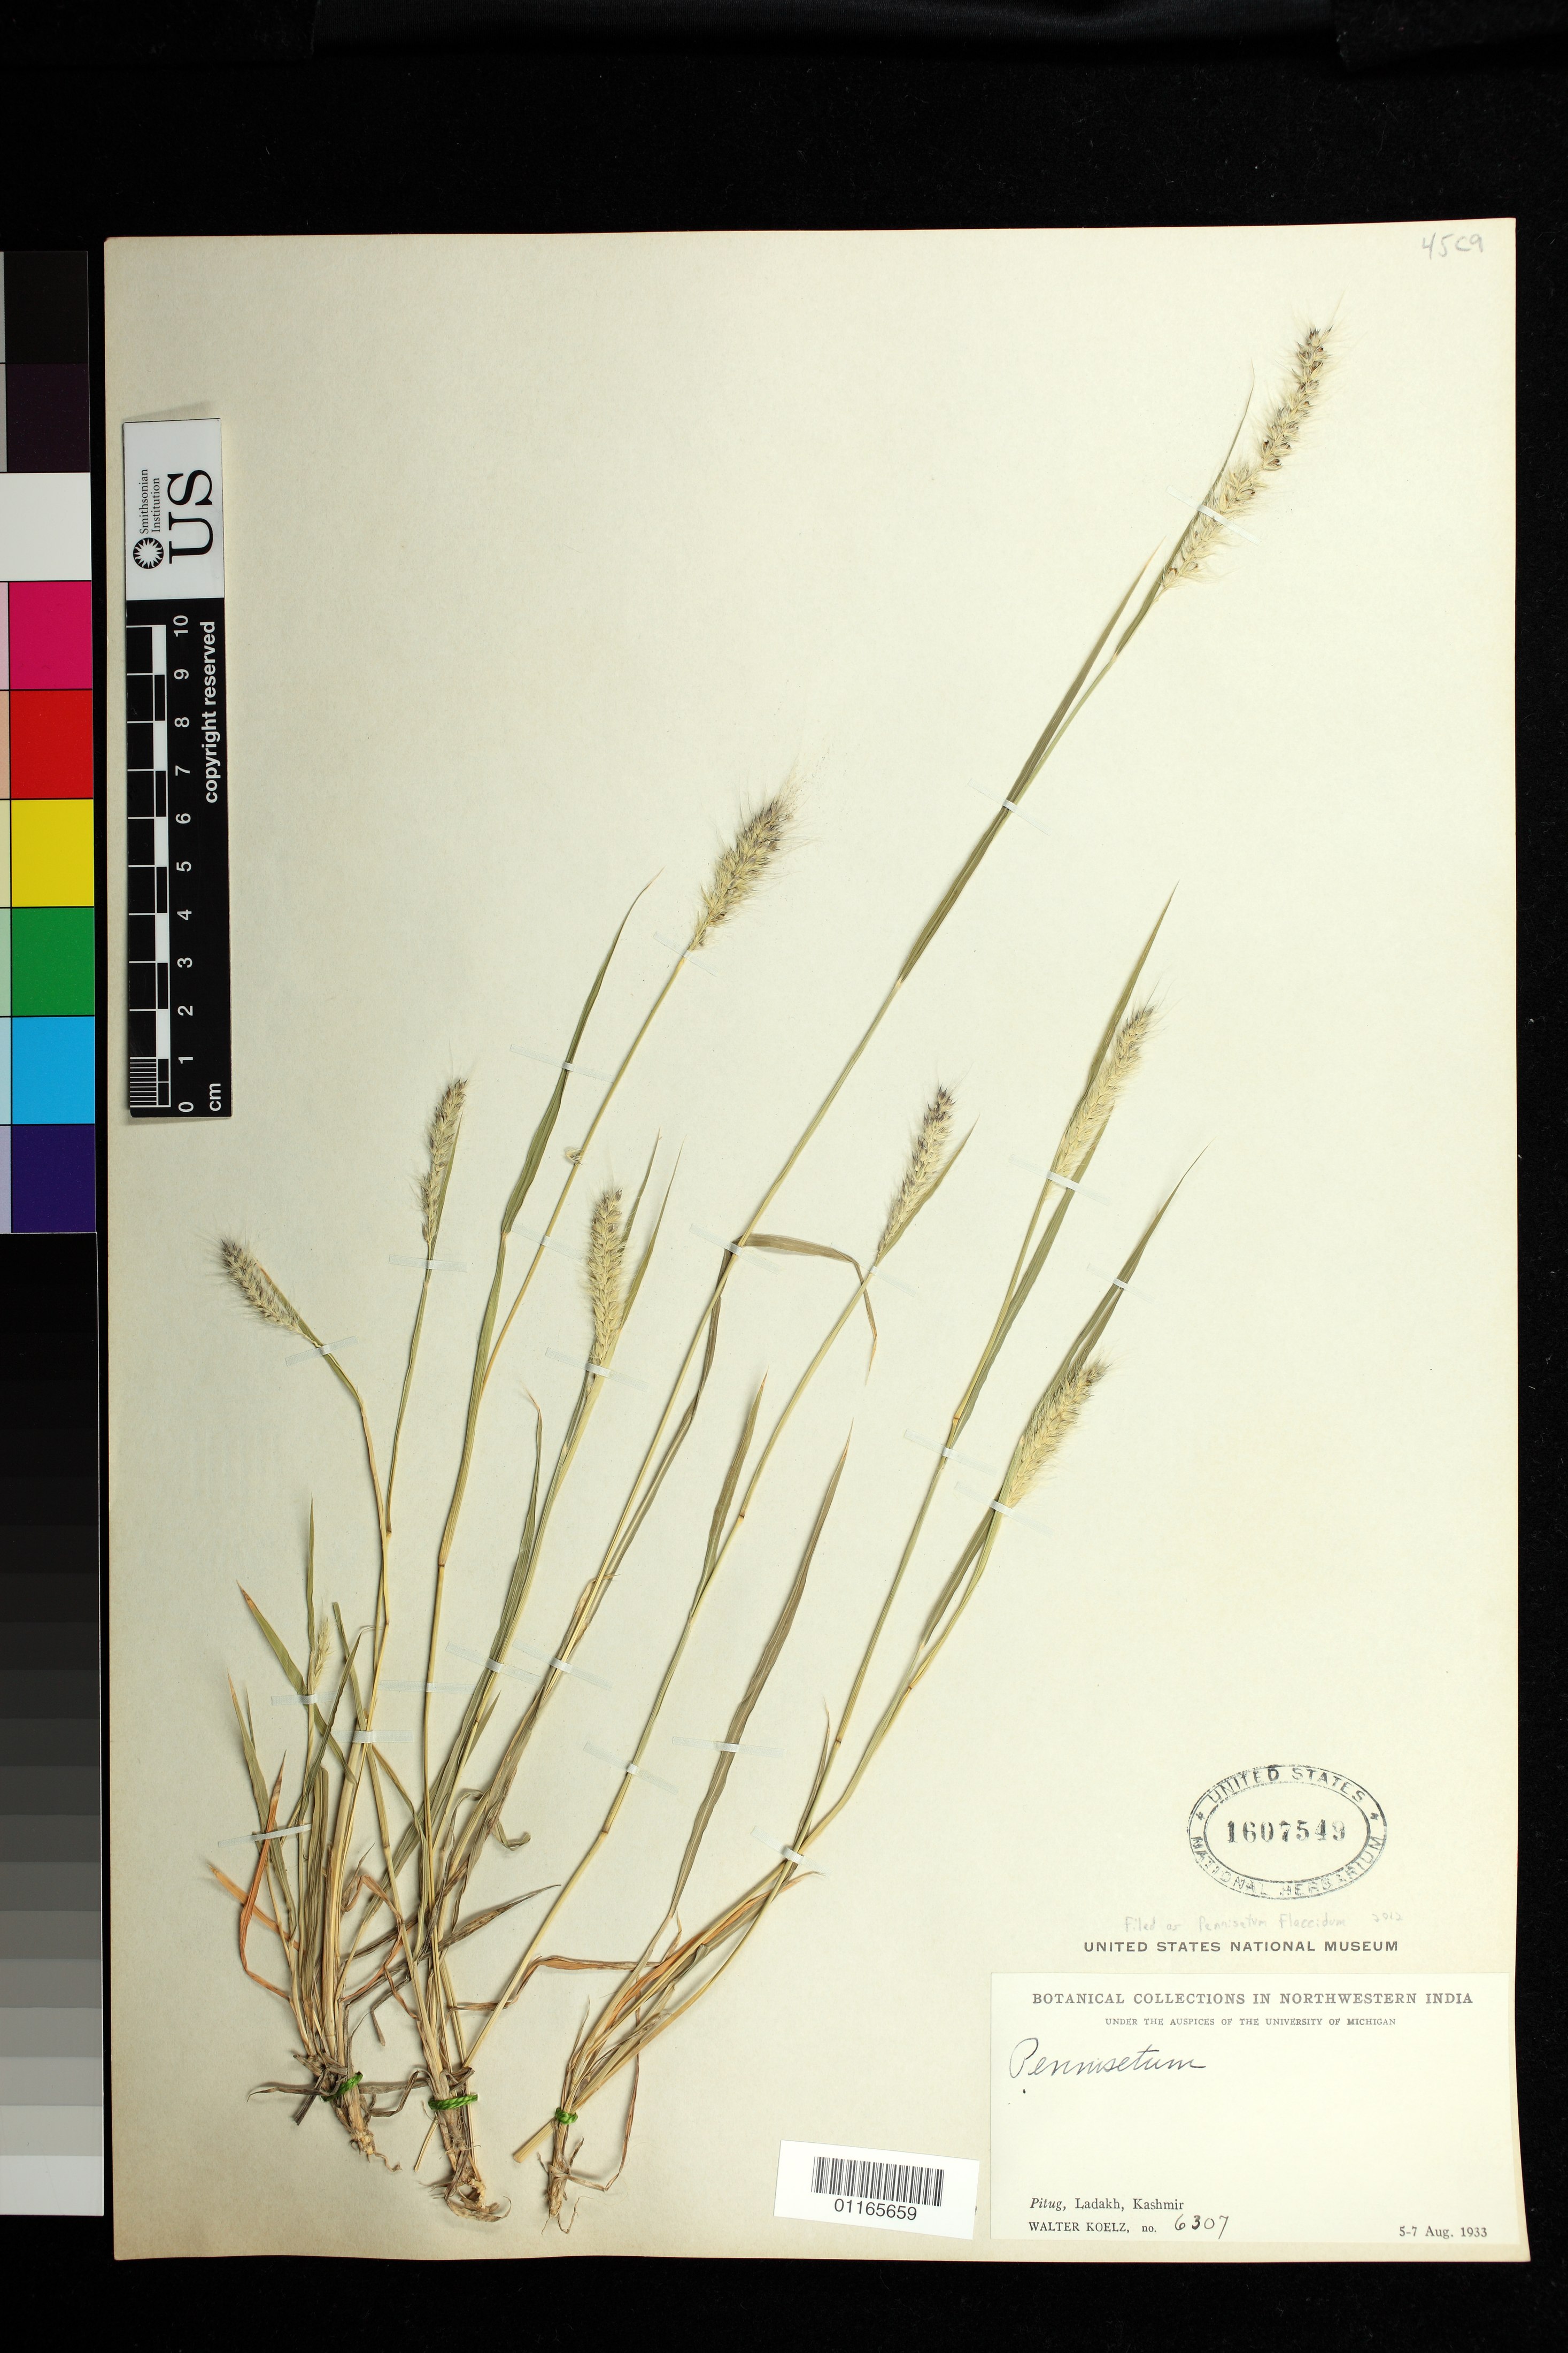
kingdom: Plantae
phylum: Tracheophyta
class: Liliopsida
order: Poales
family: Poaceae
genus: Pennisetum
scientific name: Pennisetum flaccidum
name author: Griseb.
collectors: W. N. Koelz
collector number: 6307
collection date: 1933-08-05/1933-08-07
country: India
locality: Pitug, Ladakh, Kashmir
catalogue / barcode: US 1607549